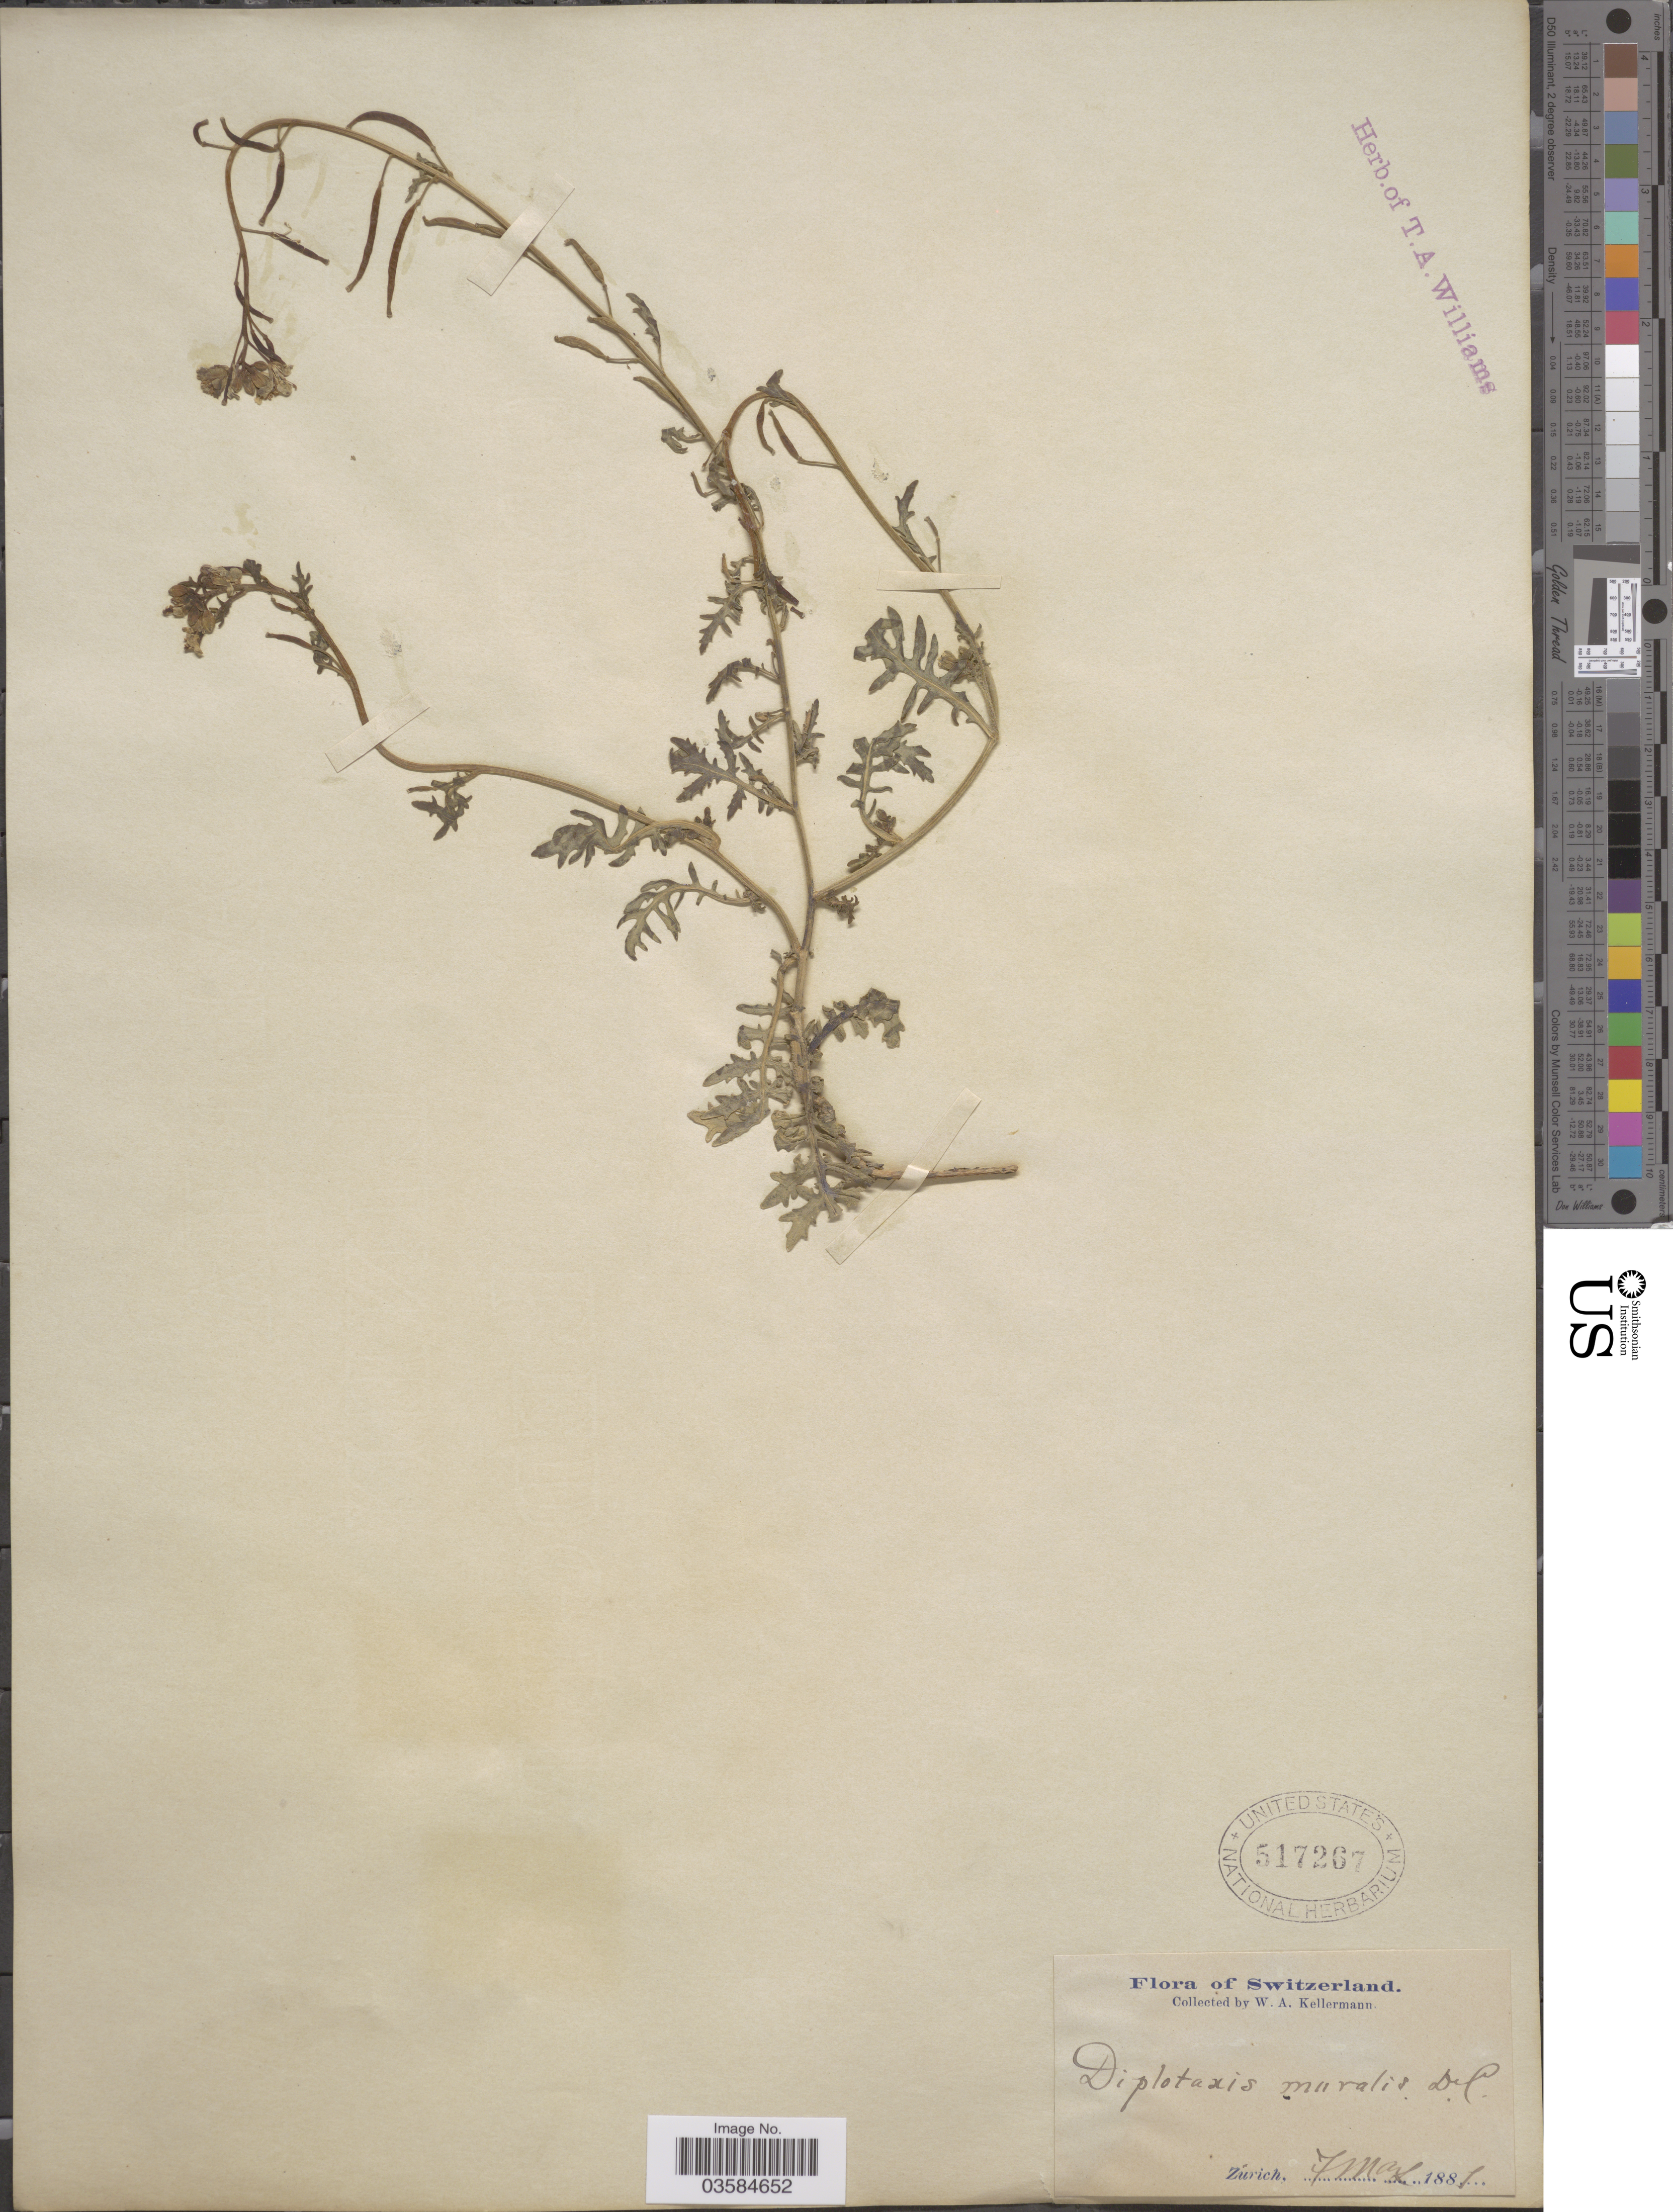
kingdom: Plantae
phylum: Tracheophyta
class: Magnoliopsida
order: Brassicales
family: Brassicaceae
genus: Diplotaxis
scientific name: Diplotaxis muralis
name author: (L.) DC.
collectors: W. Kellerman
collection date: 1881-05-07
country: Switzerland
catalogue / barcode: US 517267